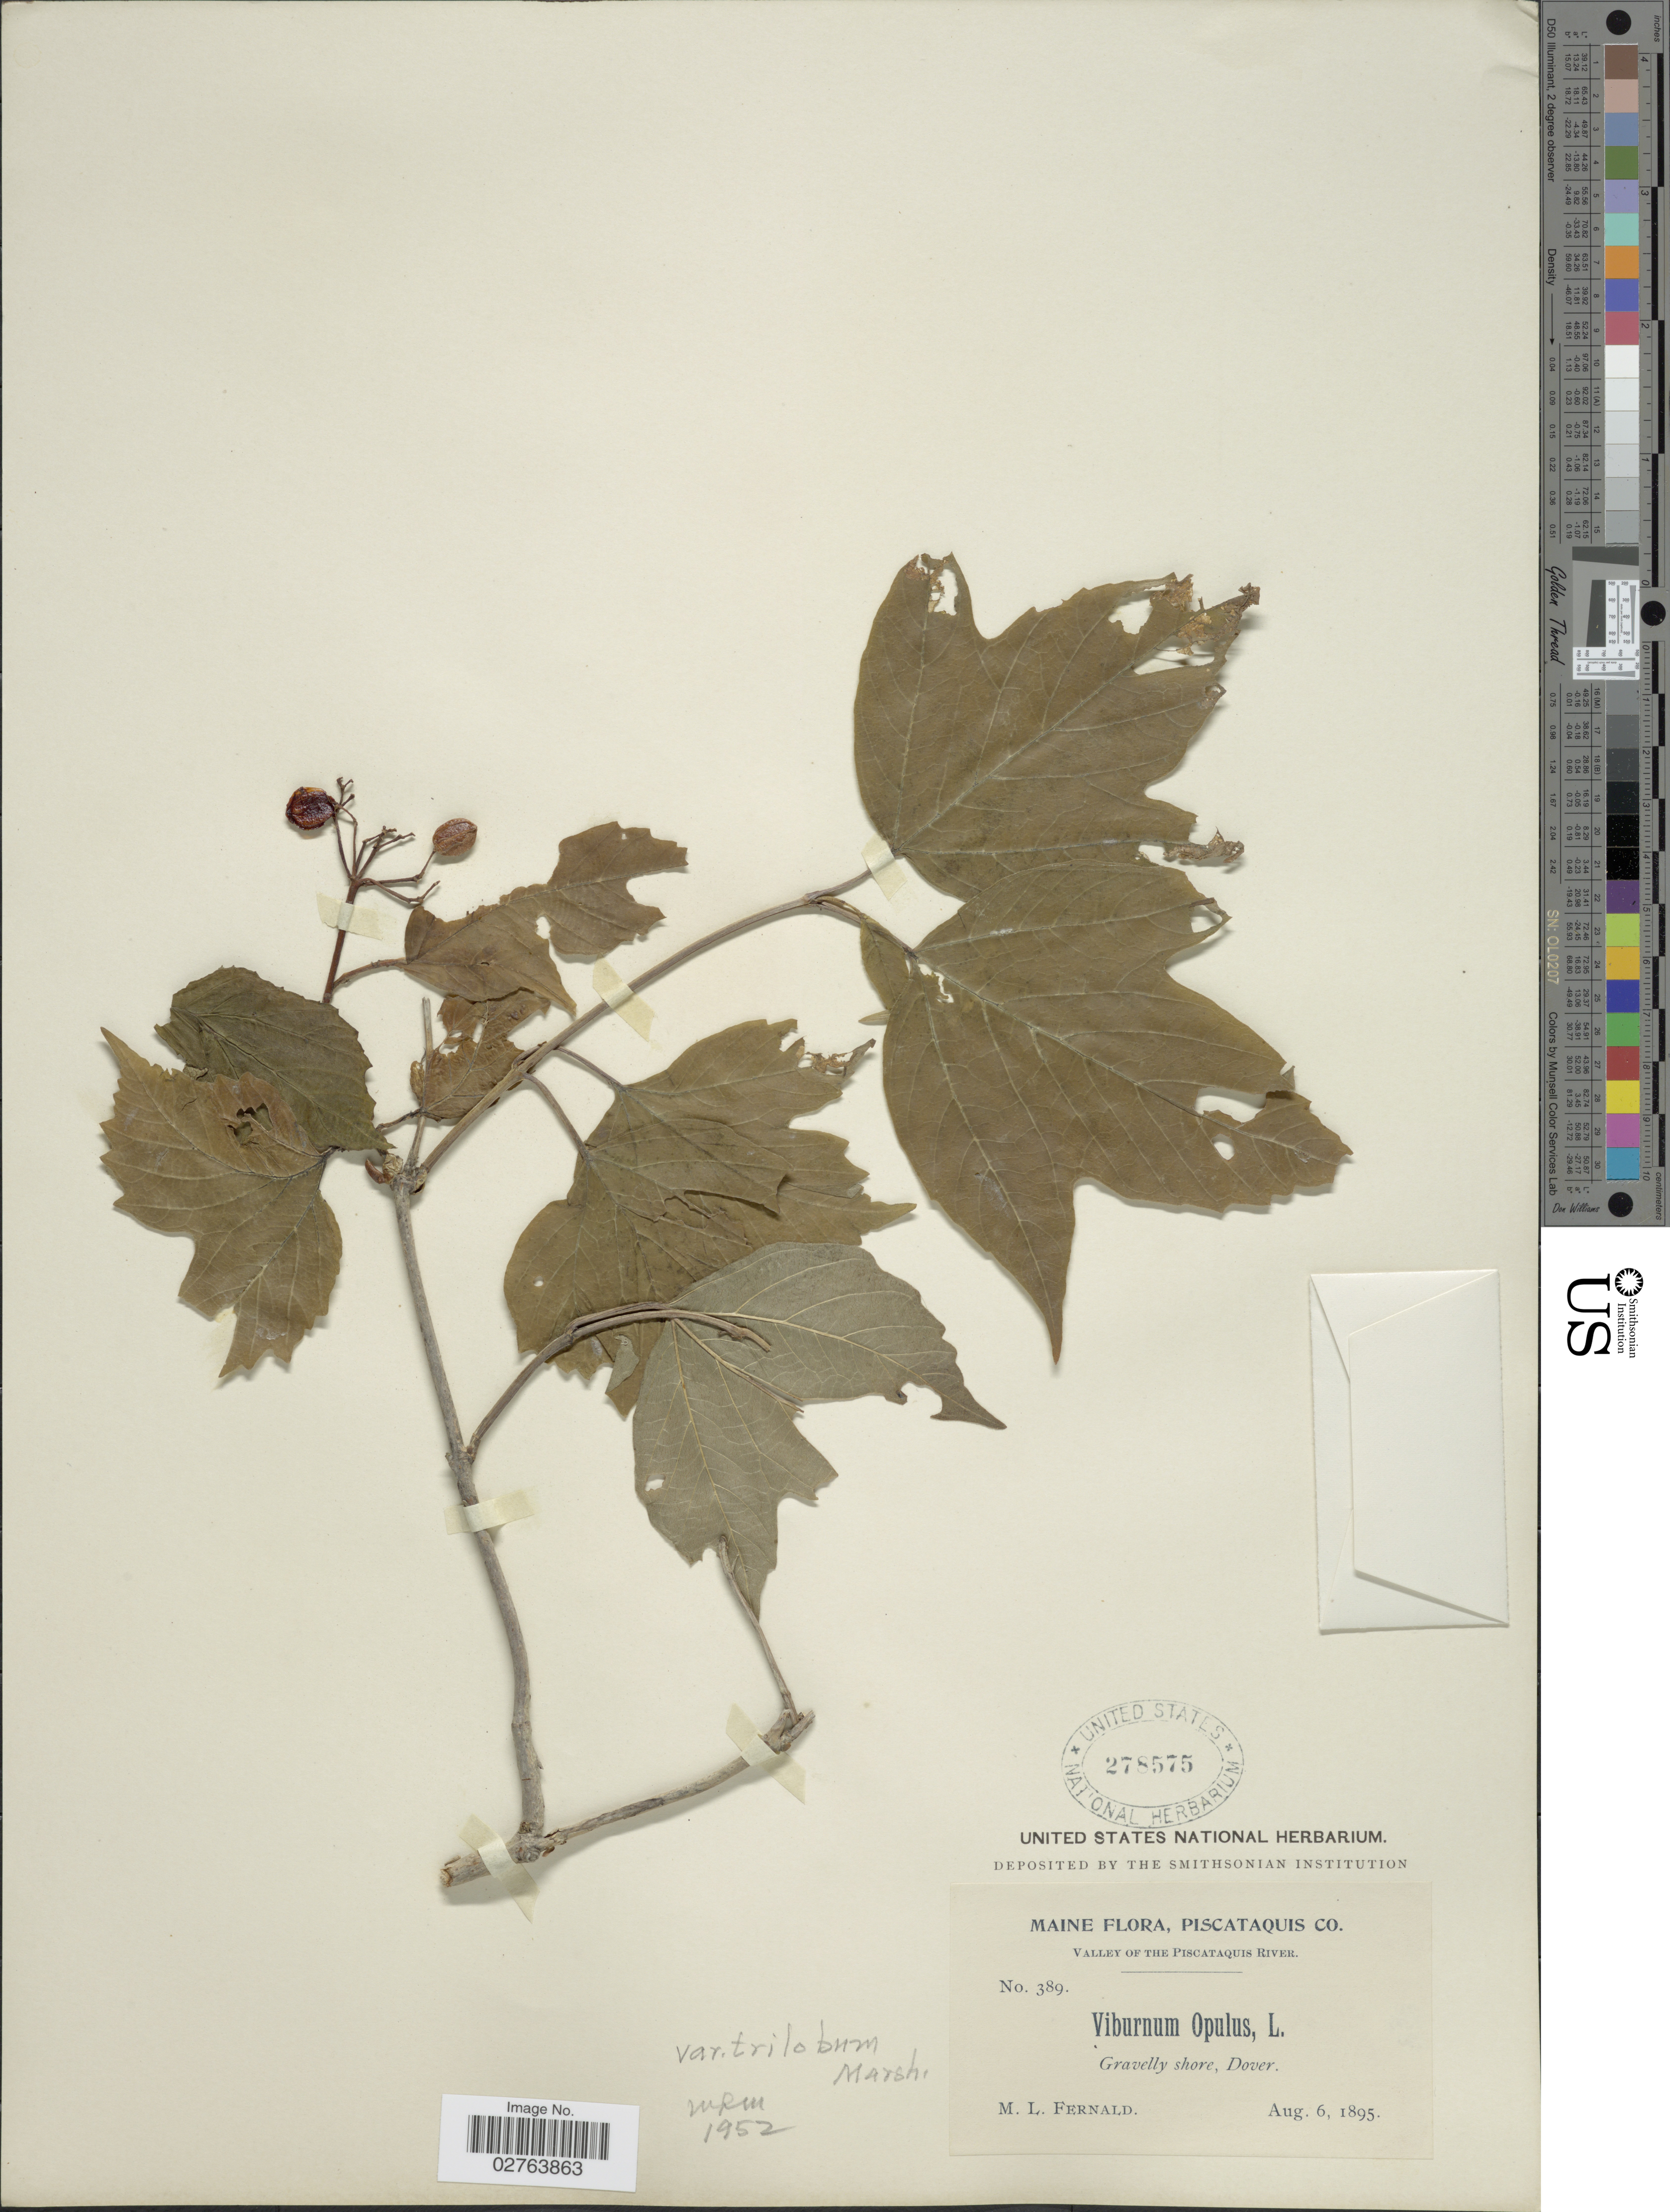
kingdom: Plantae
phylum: Tracheophyta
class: Magnoliopsida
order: Dipsacales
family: Viburnaceae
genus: Viburnum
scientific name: Viburnum opulus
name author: L.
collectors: M. L. Fernald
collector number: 389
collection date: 1895-08-06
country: United States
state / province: Maine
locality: Piscataquis Co. Valley of the Piscataquis River. Gravelly shore, Dover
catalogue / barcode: US 278575